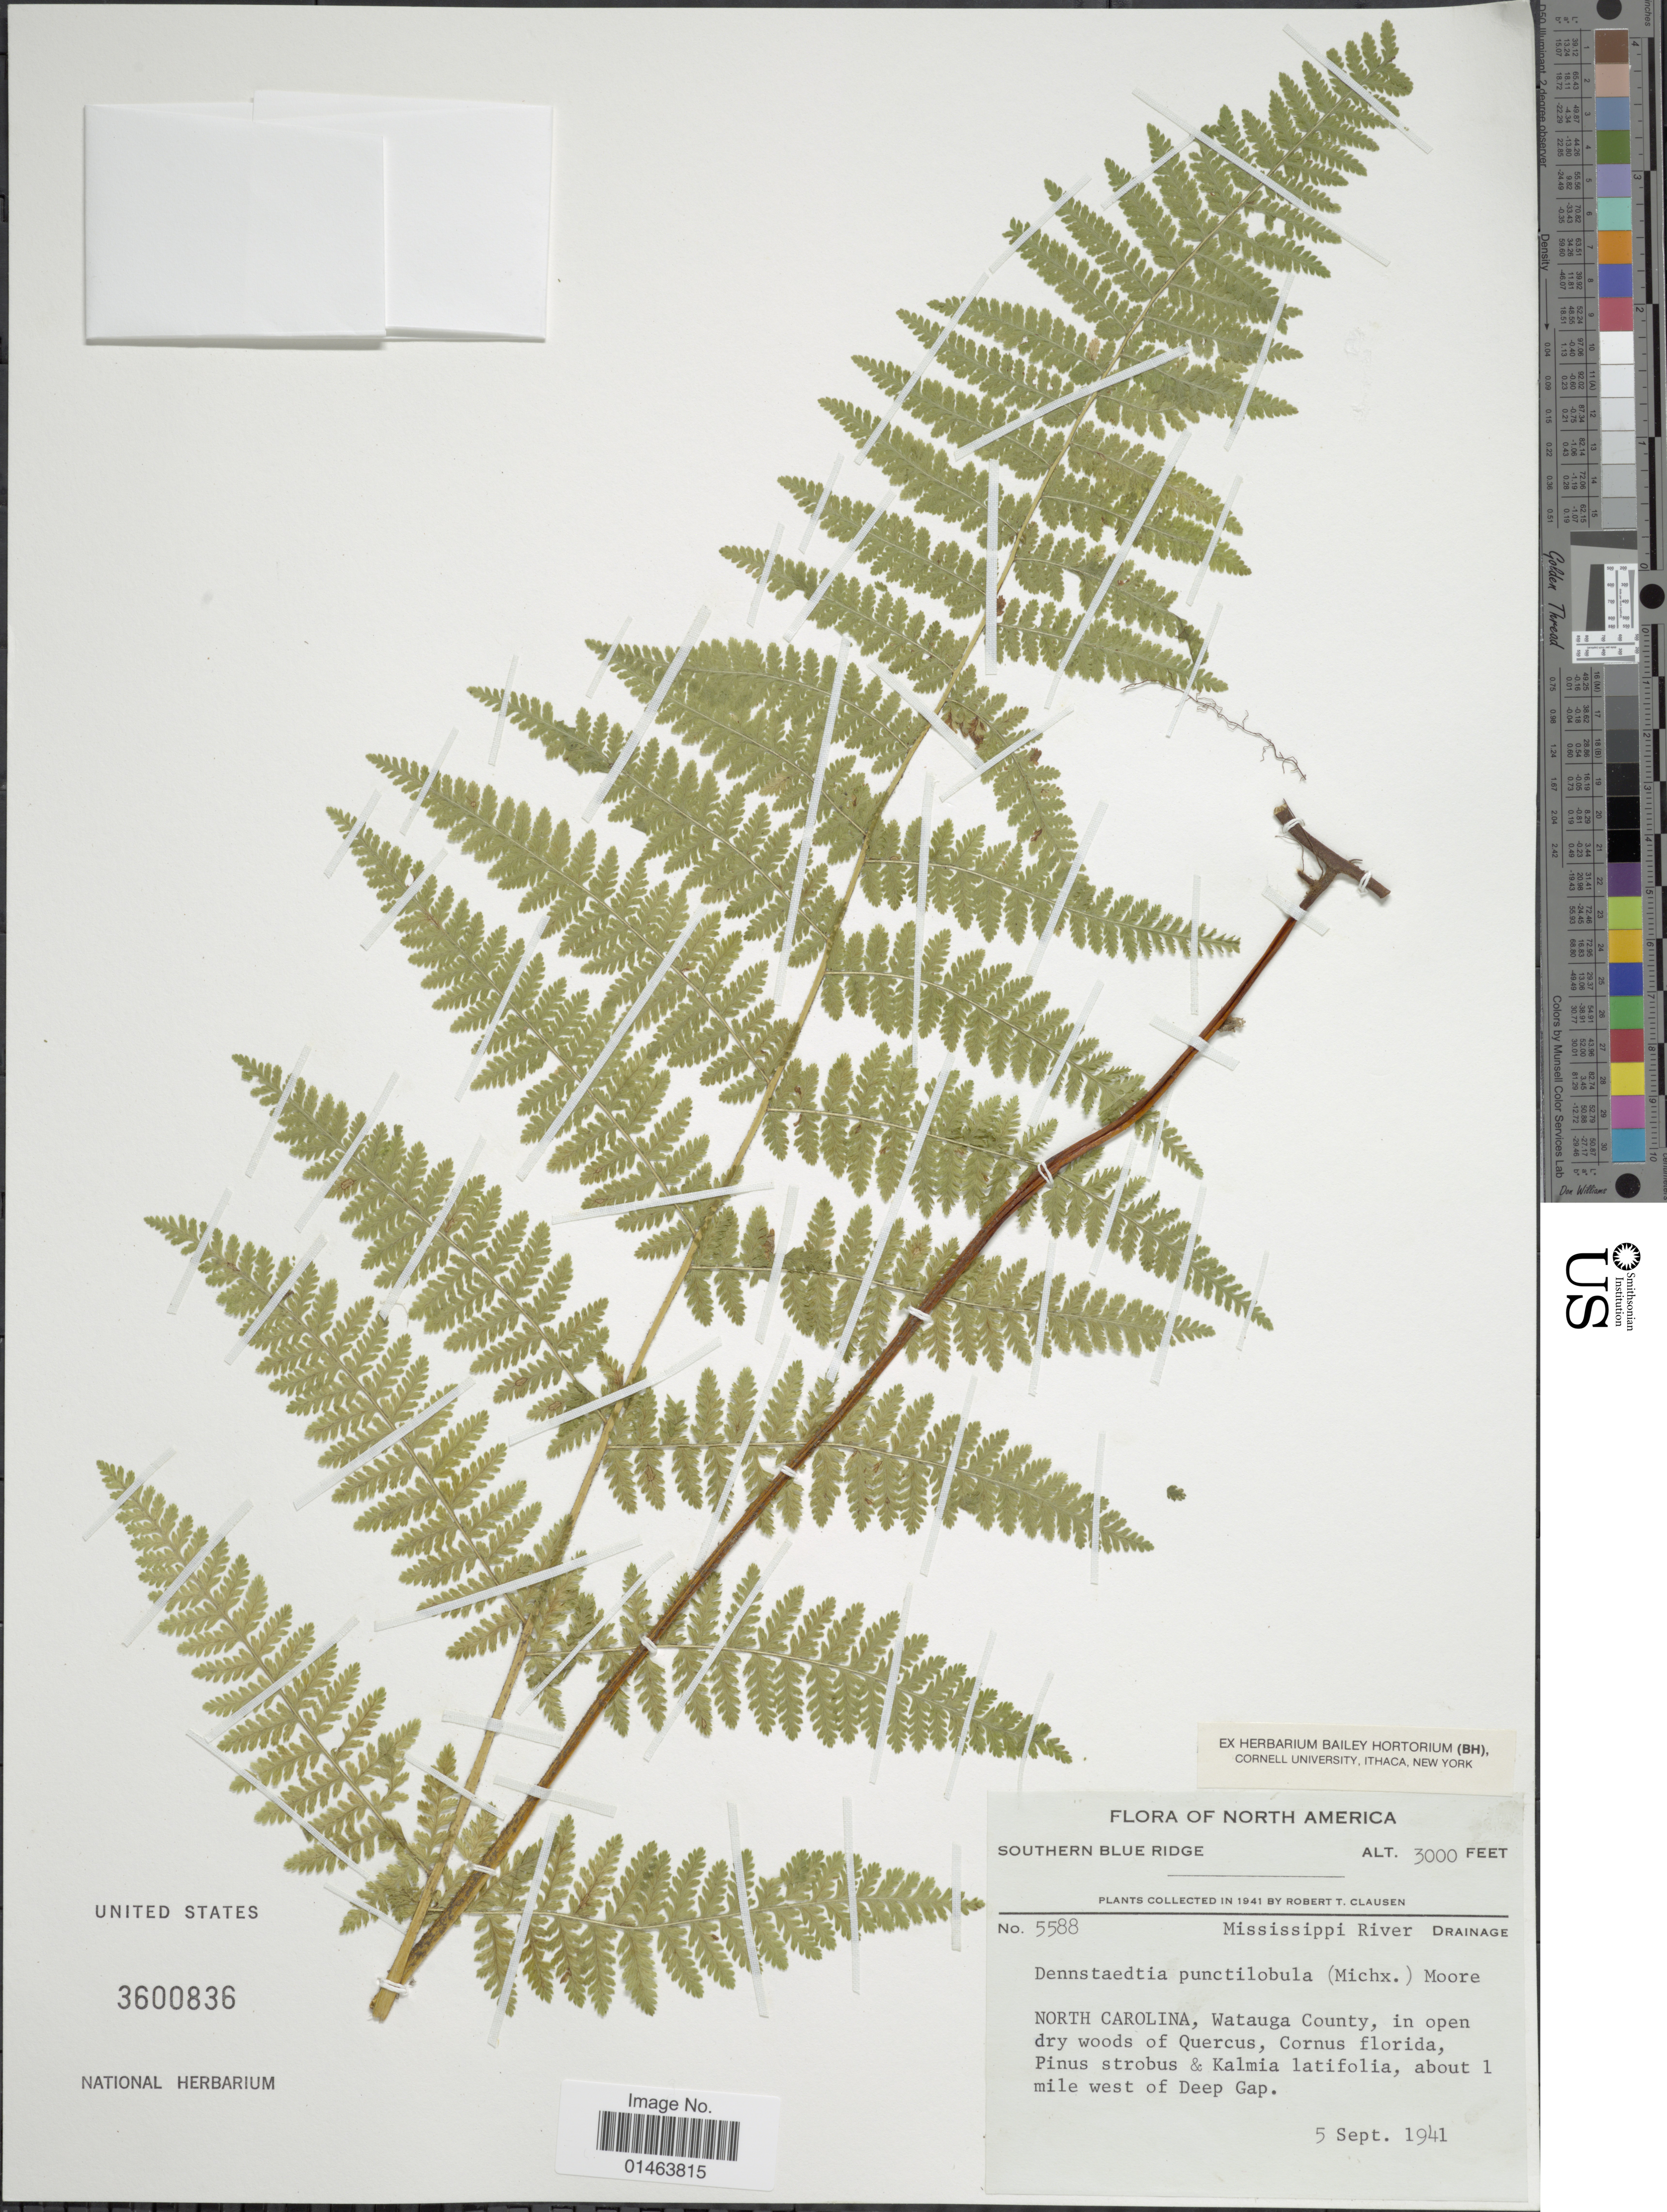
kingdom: Plantae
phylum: Tracheophyta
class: Polypodiopsida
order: Polypodiales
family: Dennstaedtiaceae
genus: Dennstaedtia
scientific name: Dennstaedtia punctilobula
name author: (Michx.) T. Moore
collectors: R. T. Clausen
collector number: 5588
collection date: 1941-09-05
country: United States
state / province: North Carolina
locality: Southern Blue Ridge, Mississippi River Drainage, North Carolina, Watauga County, in open dry woods of Quercus, Cornus florida, Pinus strobus & Kalmia latifolia, about 1 mile west of Deep Gap.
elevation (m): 914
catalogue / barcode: US 3600836